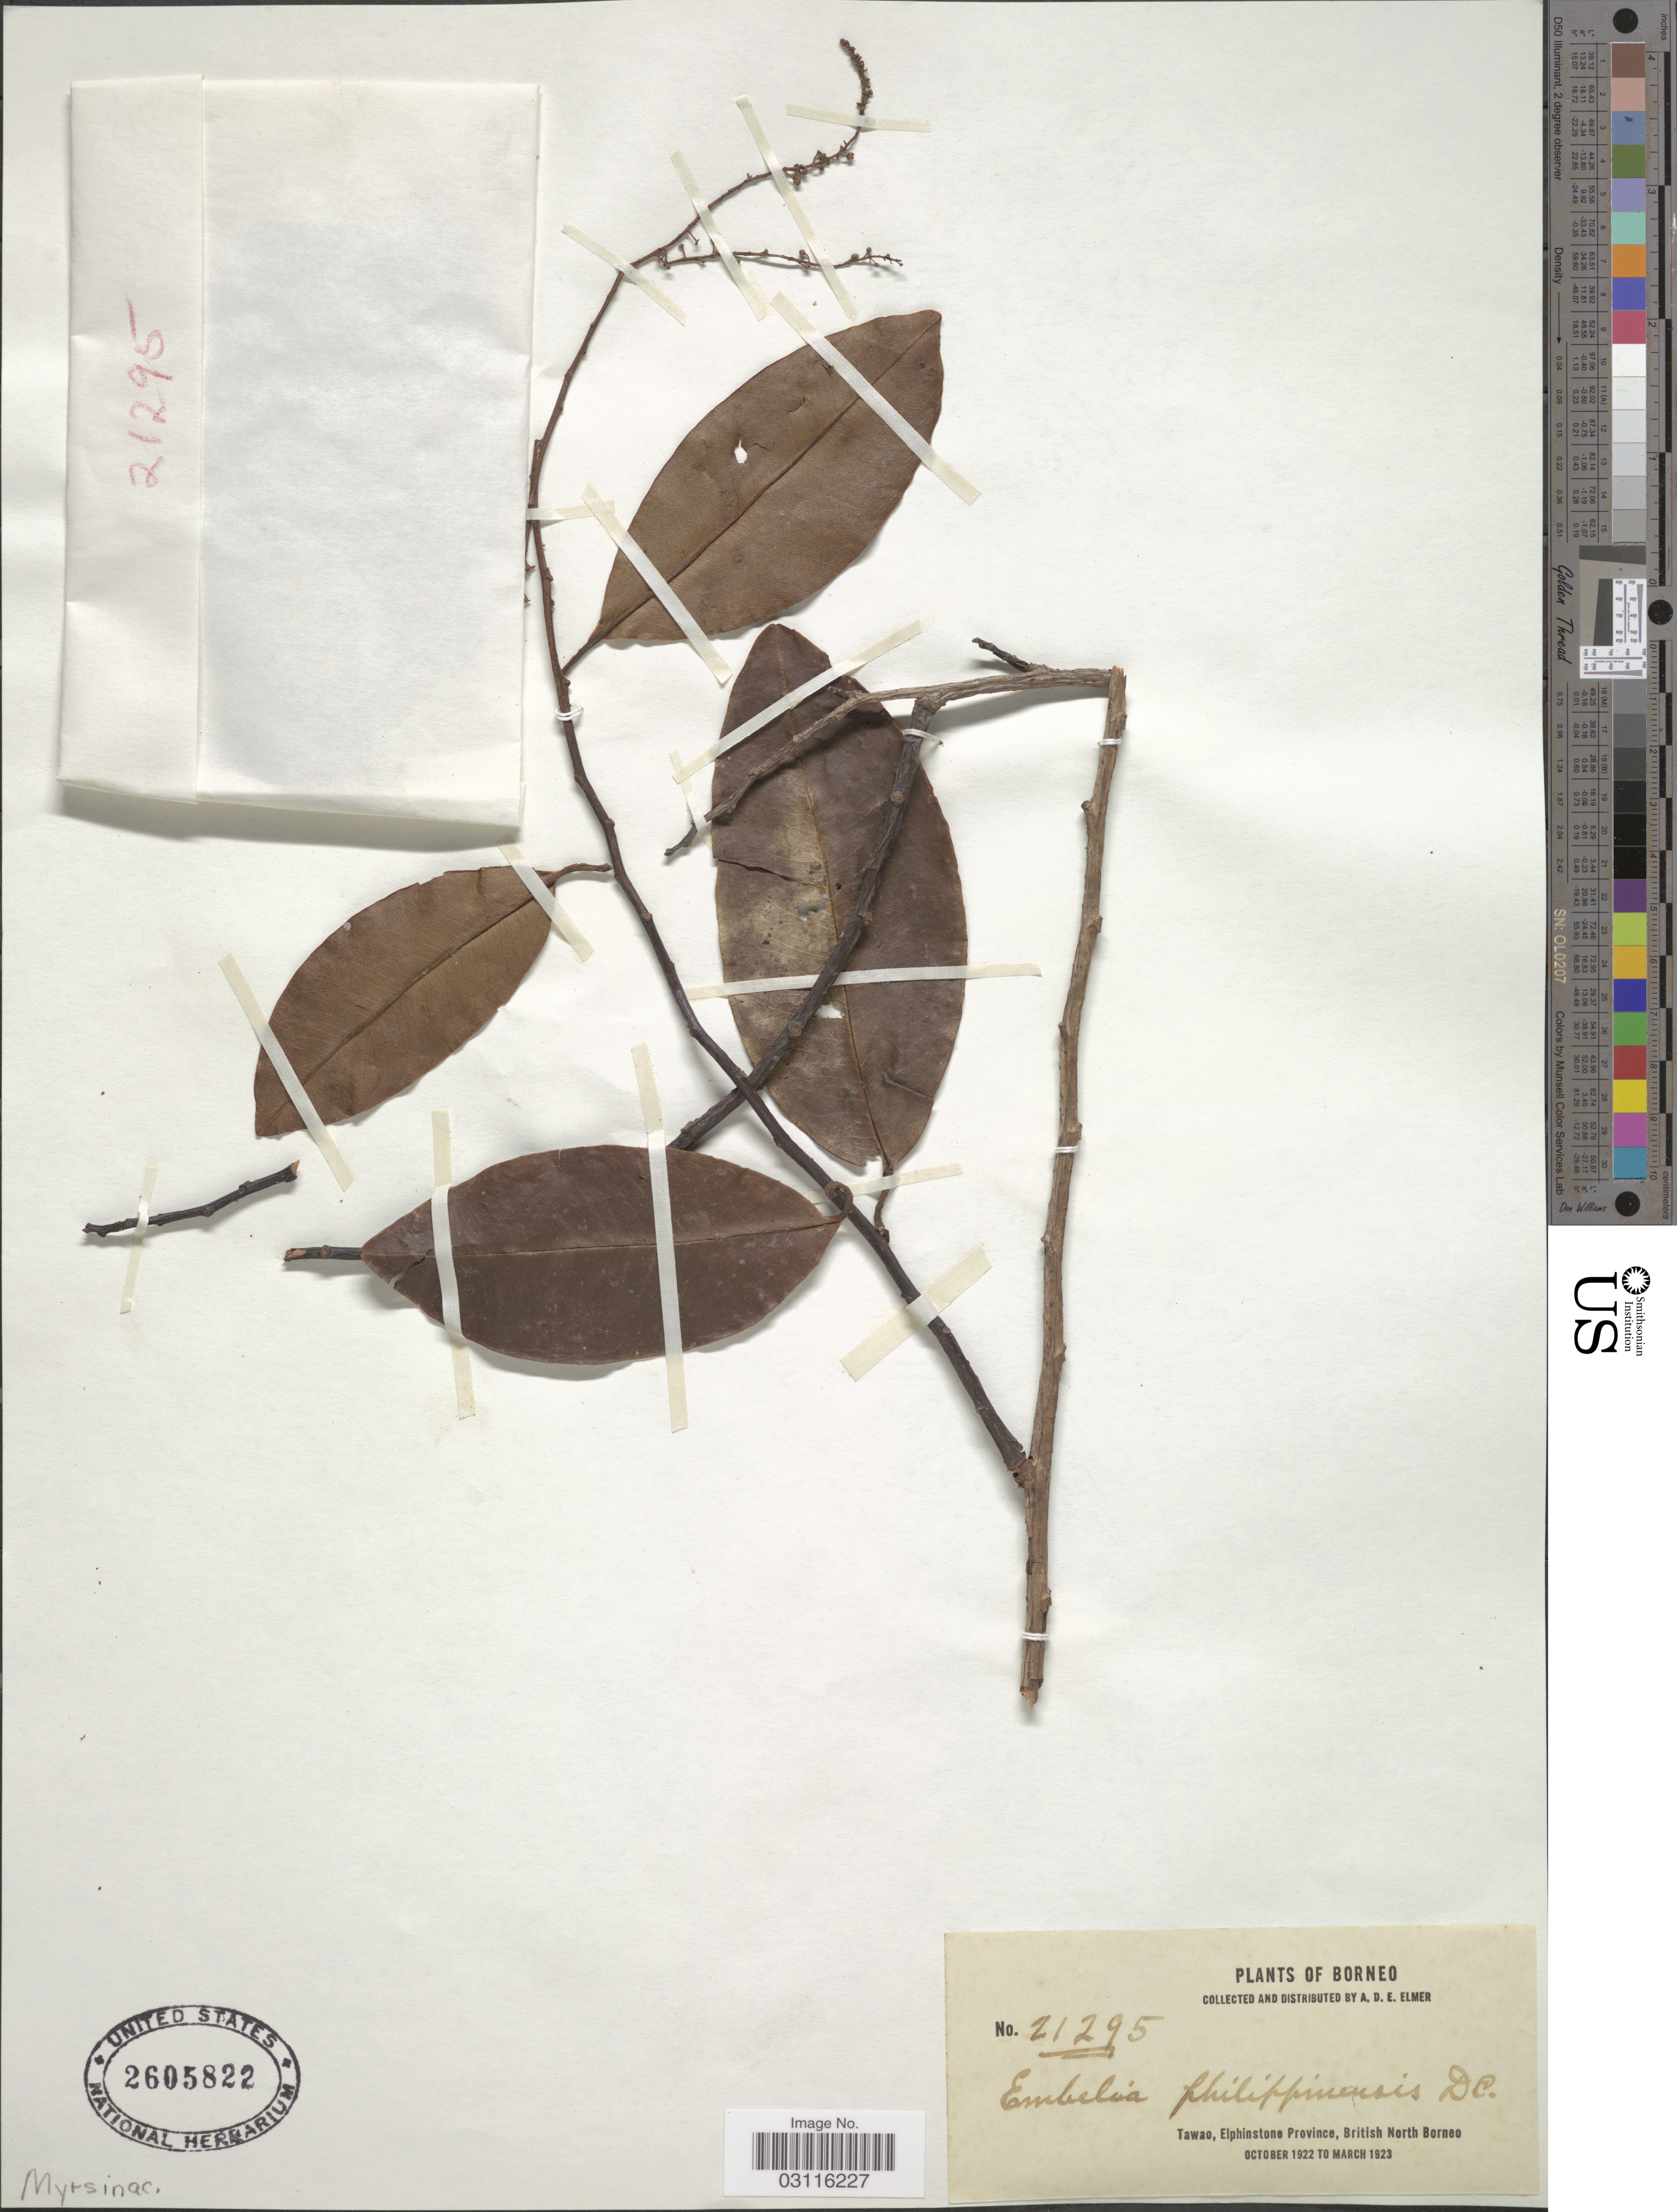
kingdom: Plantae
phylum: Tracheophyta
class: Magnoliopsida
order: Ericales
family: Primulaceae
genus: Embelia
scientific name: Embelia philippinensis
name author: A. DC.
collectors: A. D. E. Elmer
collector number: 21295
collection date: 1922-10/1923-03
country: Malaysia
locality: Borneo. Tawao, Elphinstone Province, British North Borneo.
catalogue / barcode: US 2605822